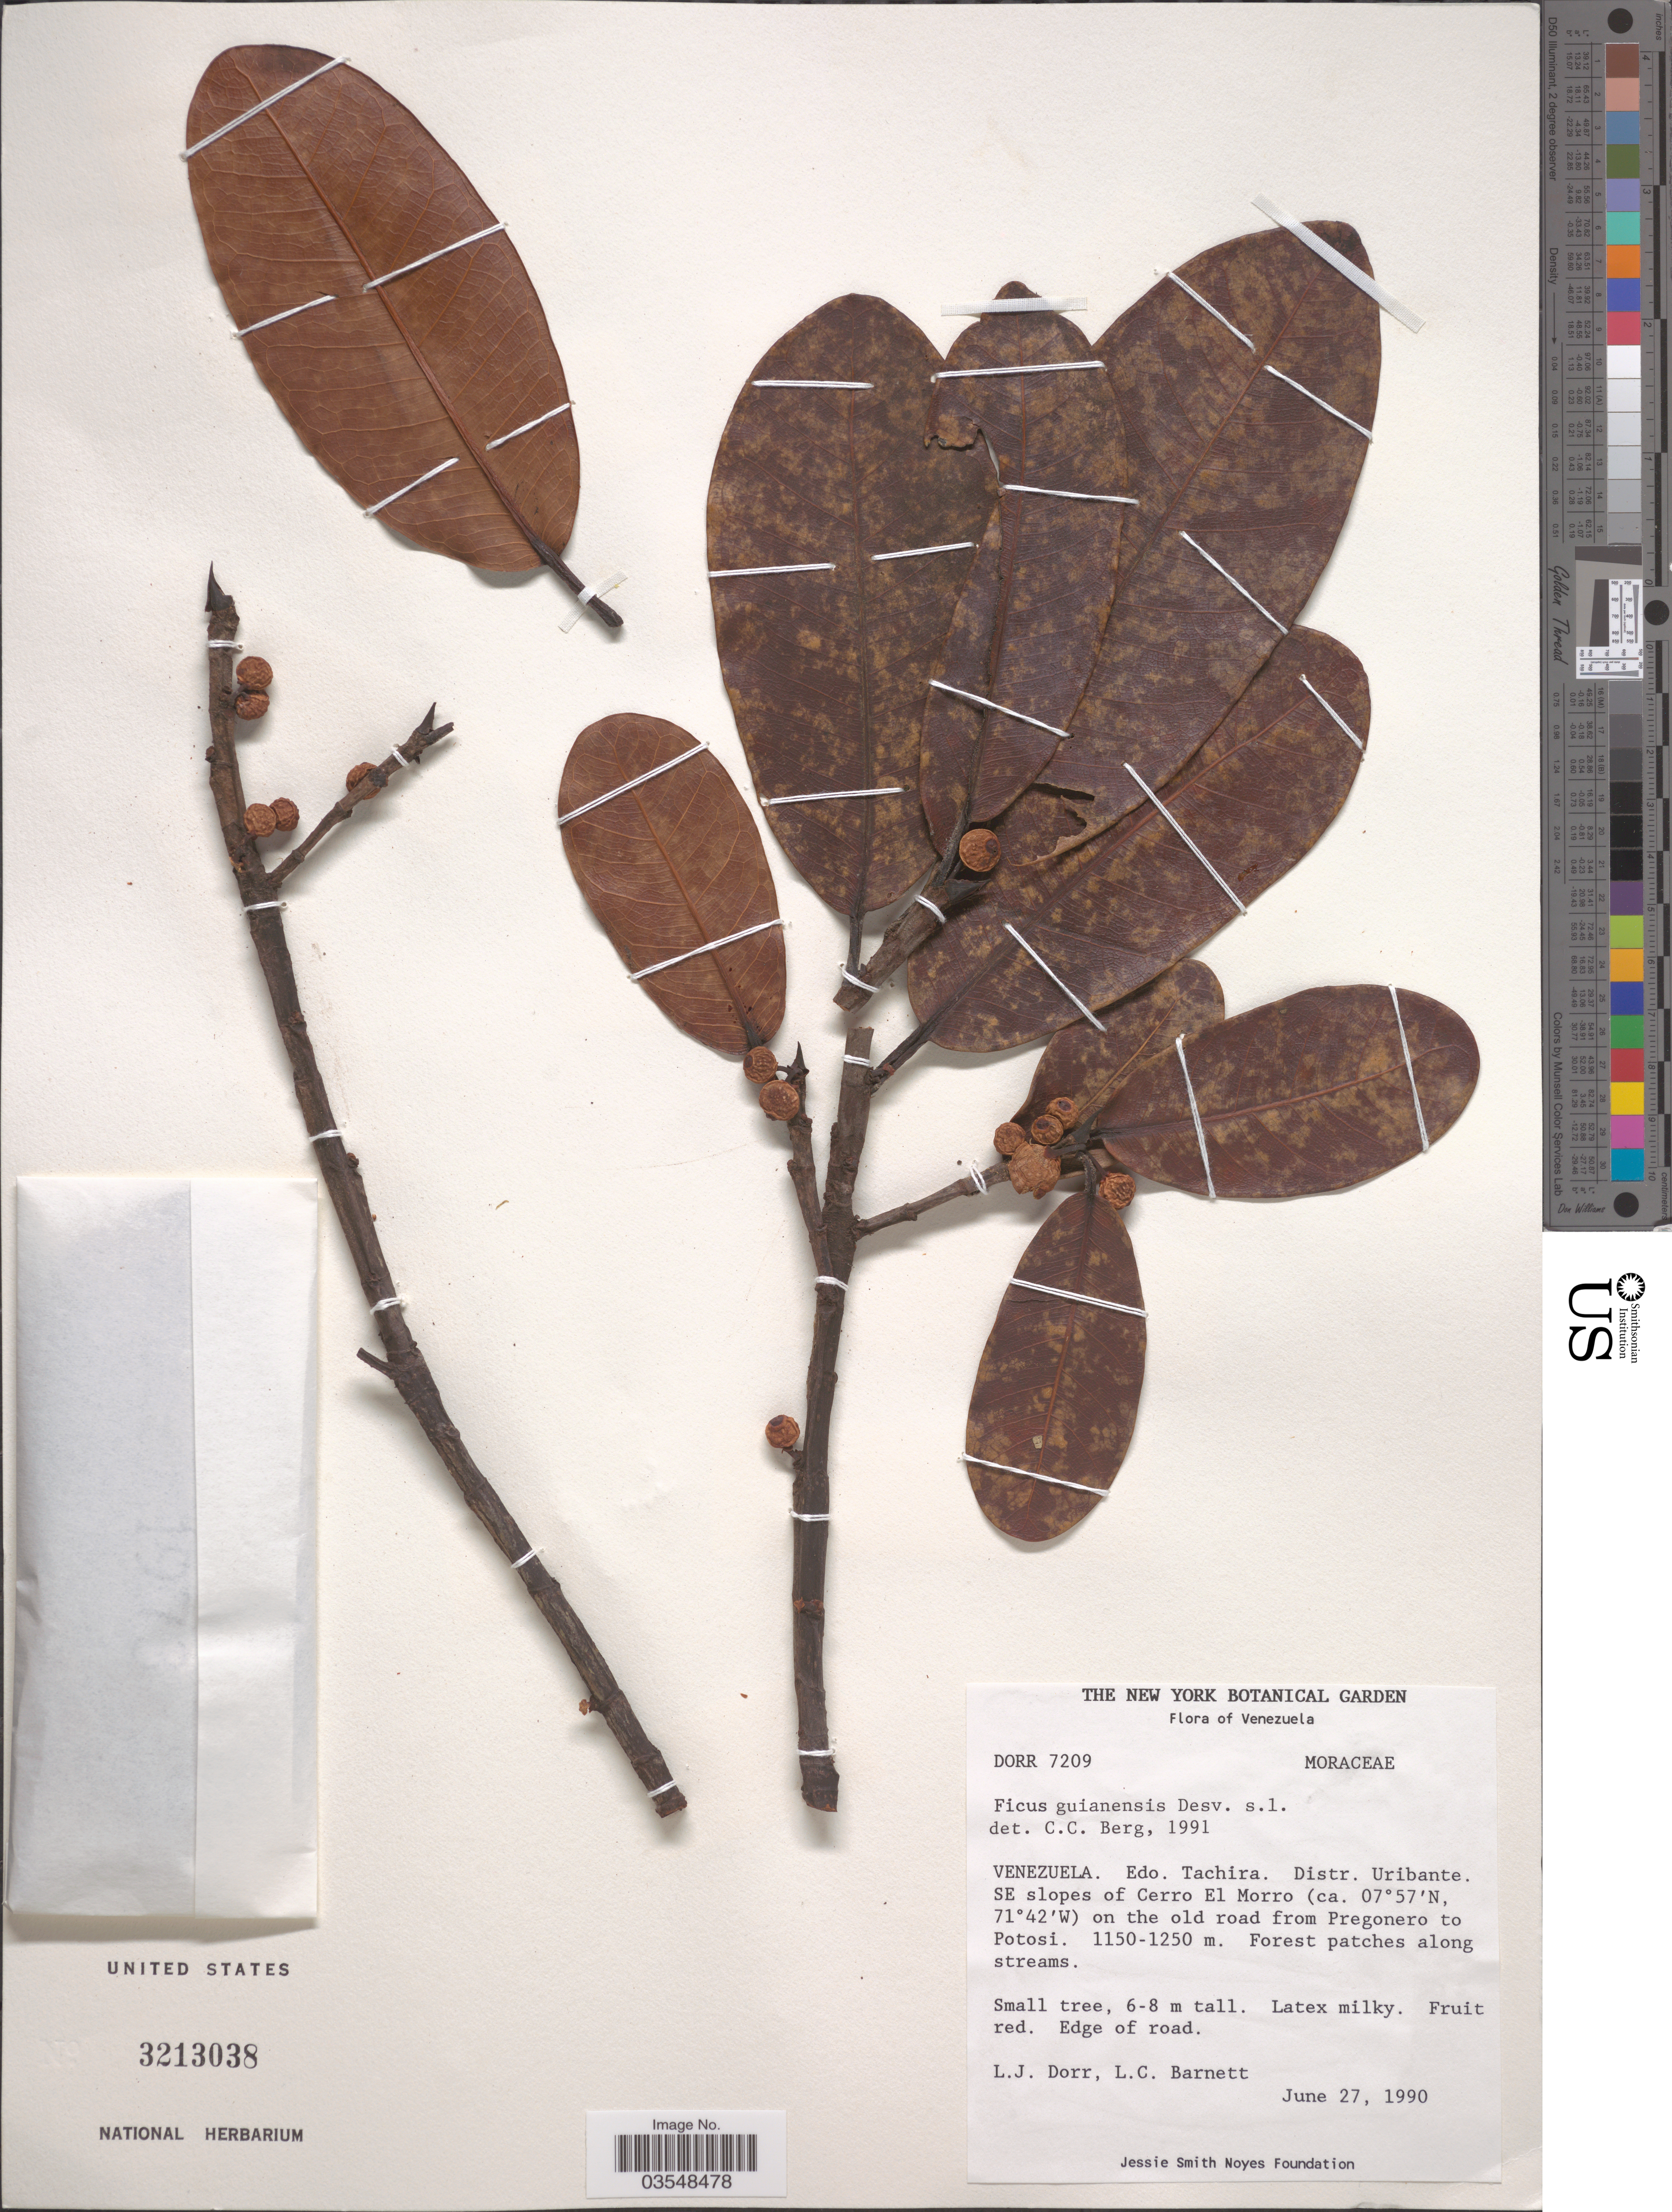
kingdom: Plantae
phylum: Tracheophyta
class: Magnoliopsida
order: Rosales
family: Moraceae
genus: Ficus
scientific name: Ficus guianensis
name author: Desv. ex Ham.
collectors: L. J. Dorr & L. C. Barnett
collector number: Dorr7209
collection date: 1990-06-27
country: Venezuela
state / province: Táchira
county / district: Uribante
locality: SE slopes of Cerro El Morro on the old road from Pregonero to Potosi.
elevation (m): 1150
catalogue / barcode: US 3213038